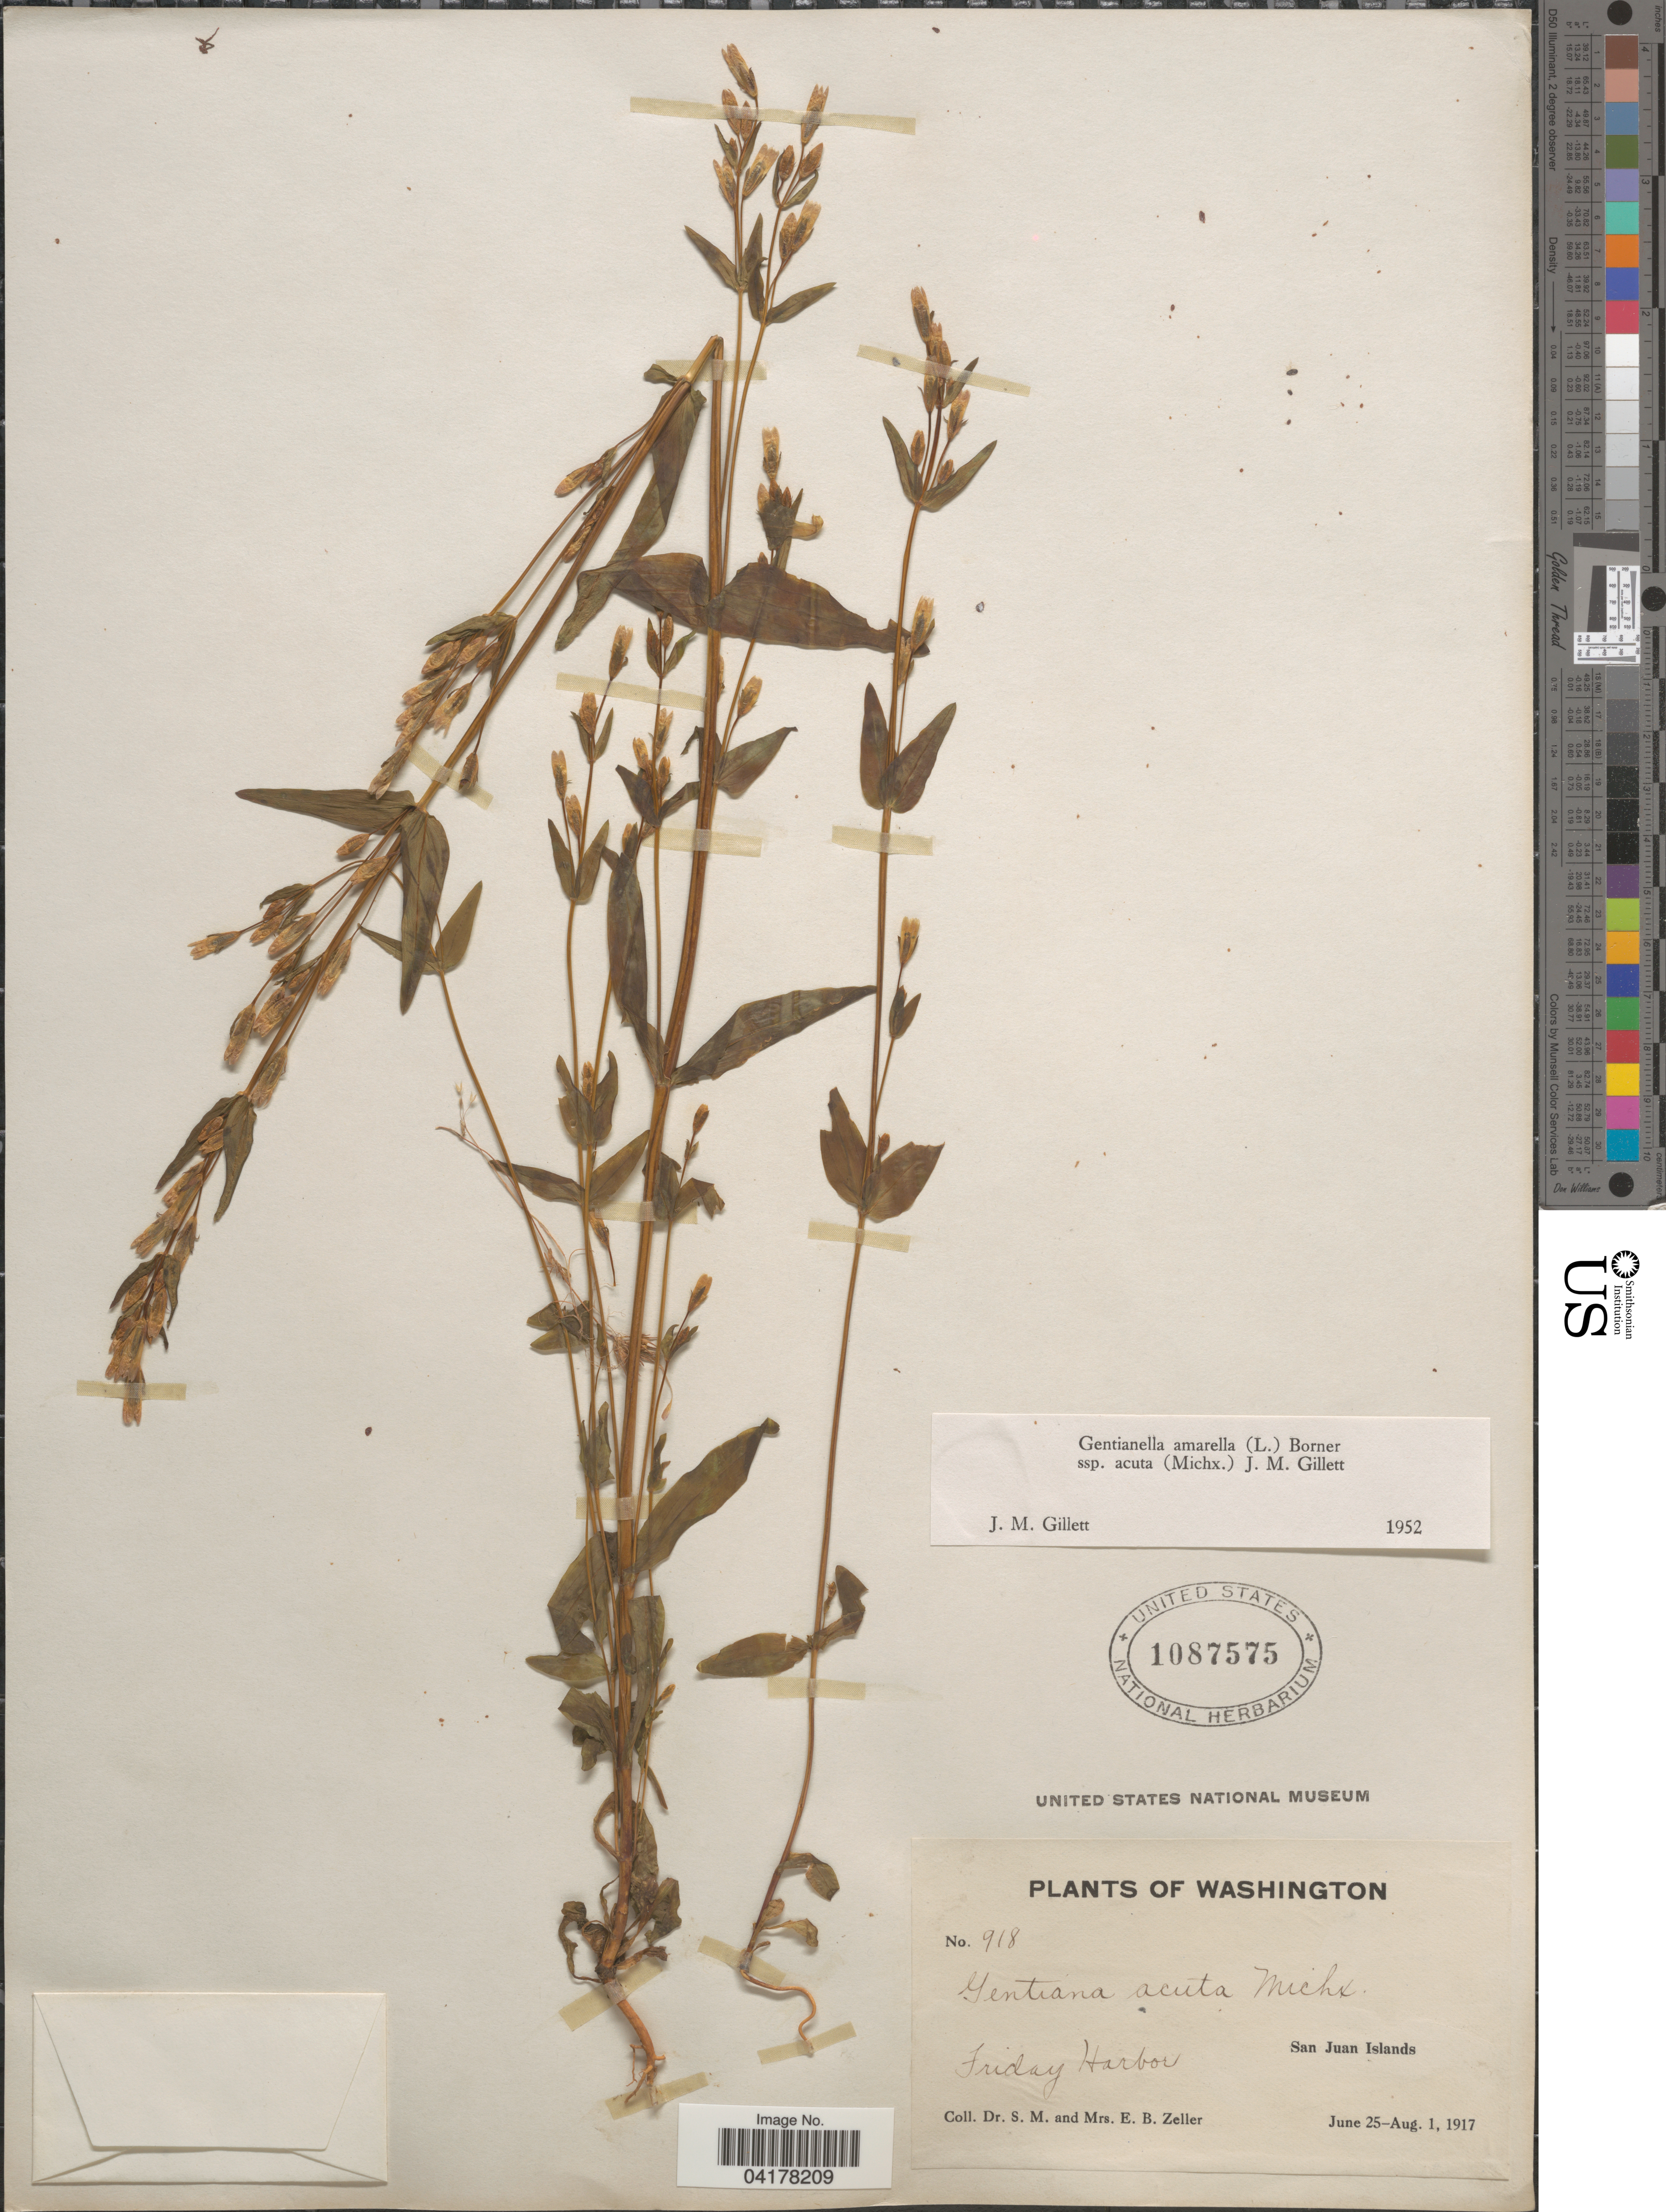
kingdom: Plantae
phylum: Tracheophyta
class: Magnoliopsida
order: Gentianales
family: Gentianaceae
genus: Gentianella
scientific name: Gentianella amarella subsp. acuta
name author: (Michx.) J.M. Gillett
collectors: S. Zeller & E. Zeller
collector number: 918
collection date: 1917-06-25/1917-08-01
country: United States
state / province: Washington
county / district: San Juan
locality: Friday Harbor. San Juan Islands.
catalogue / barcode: US 1087575